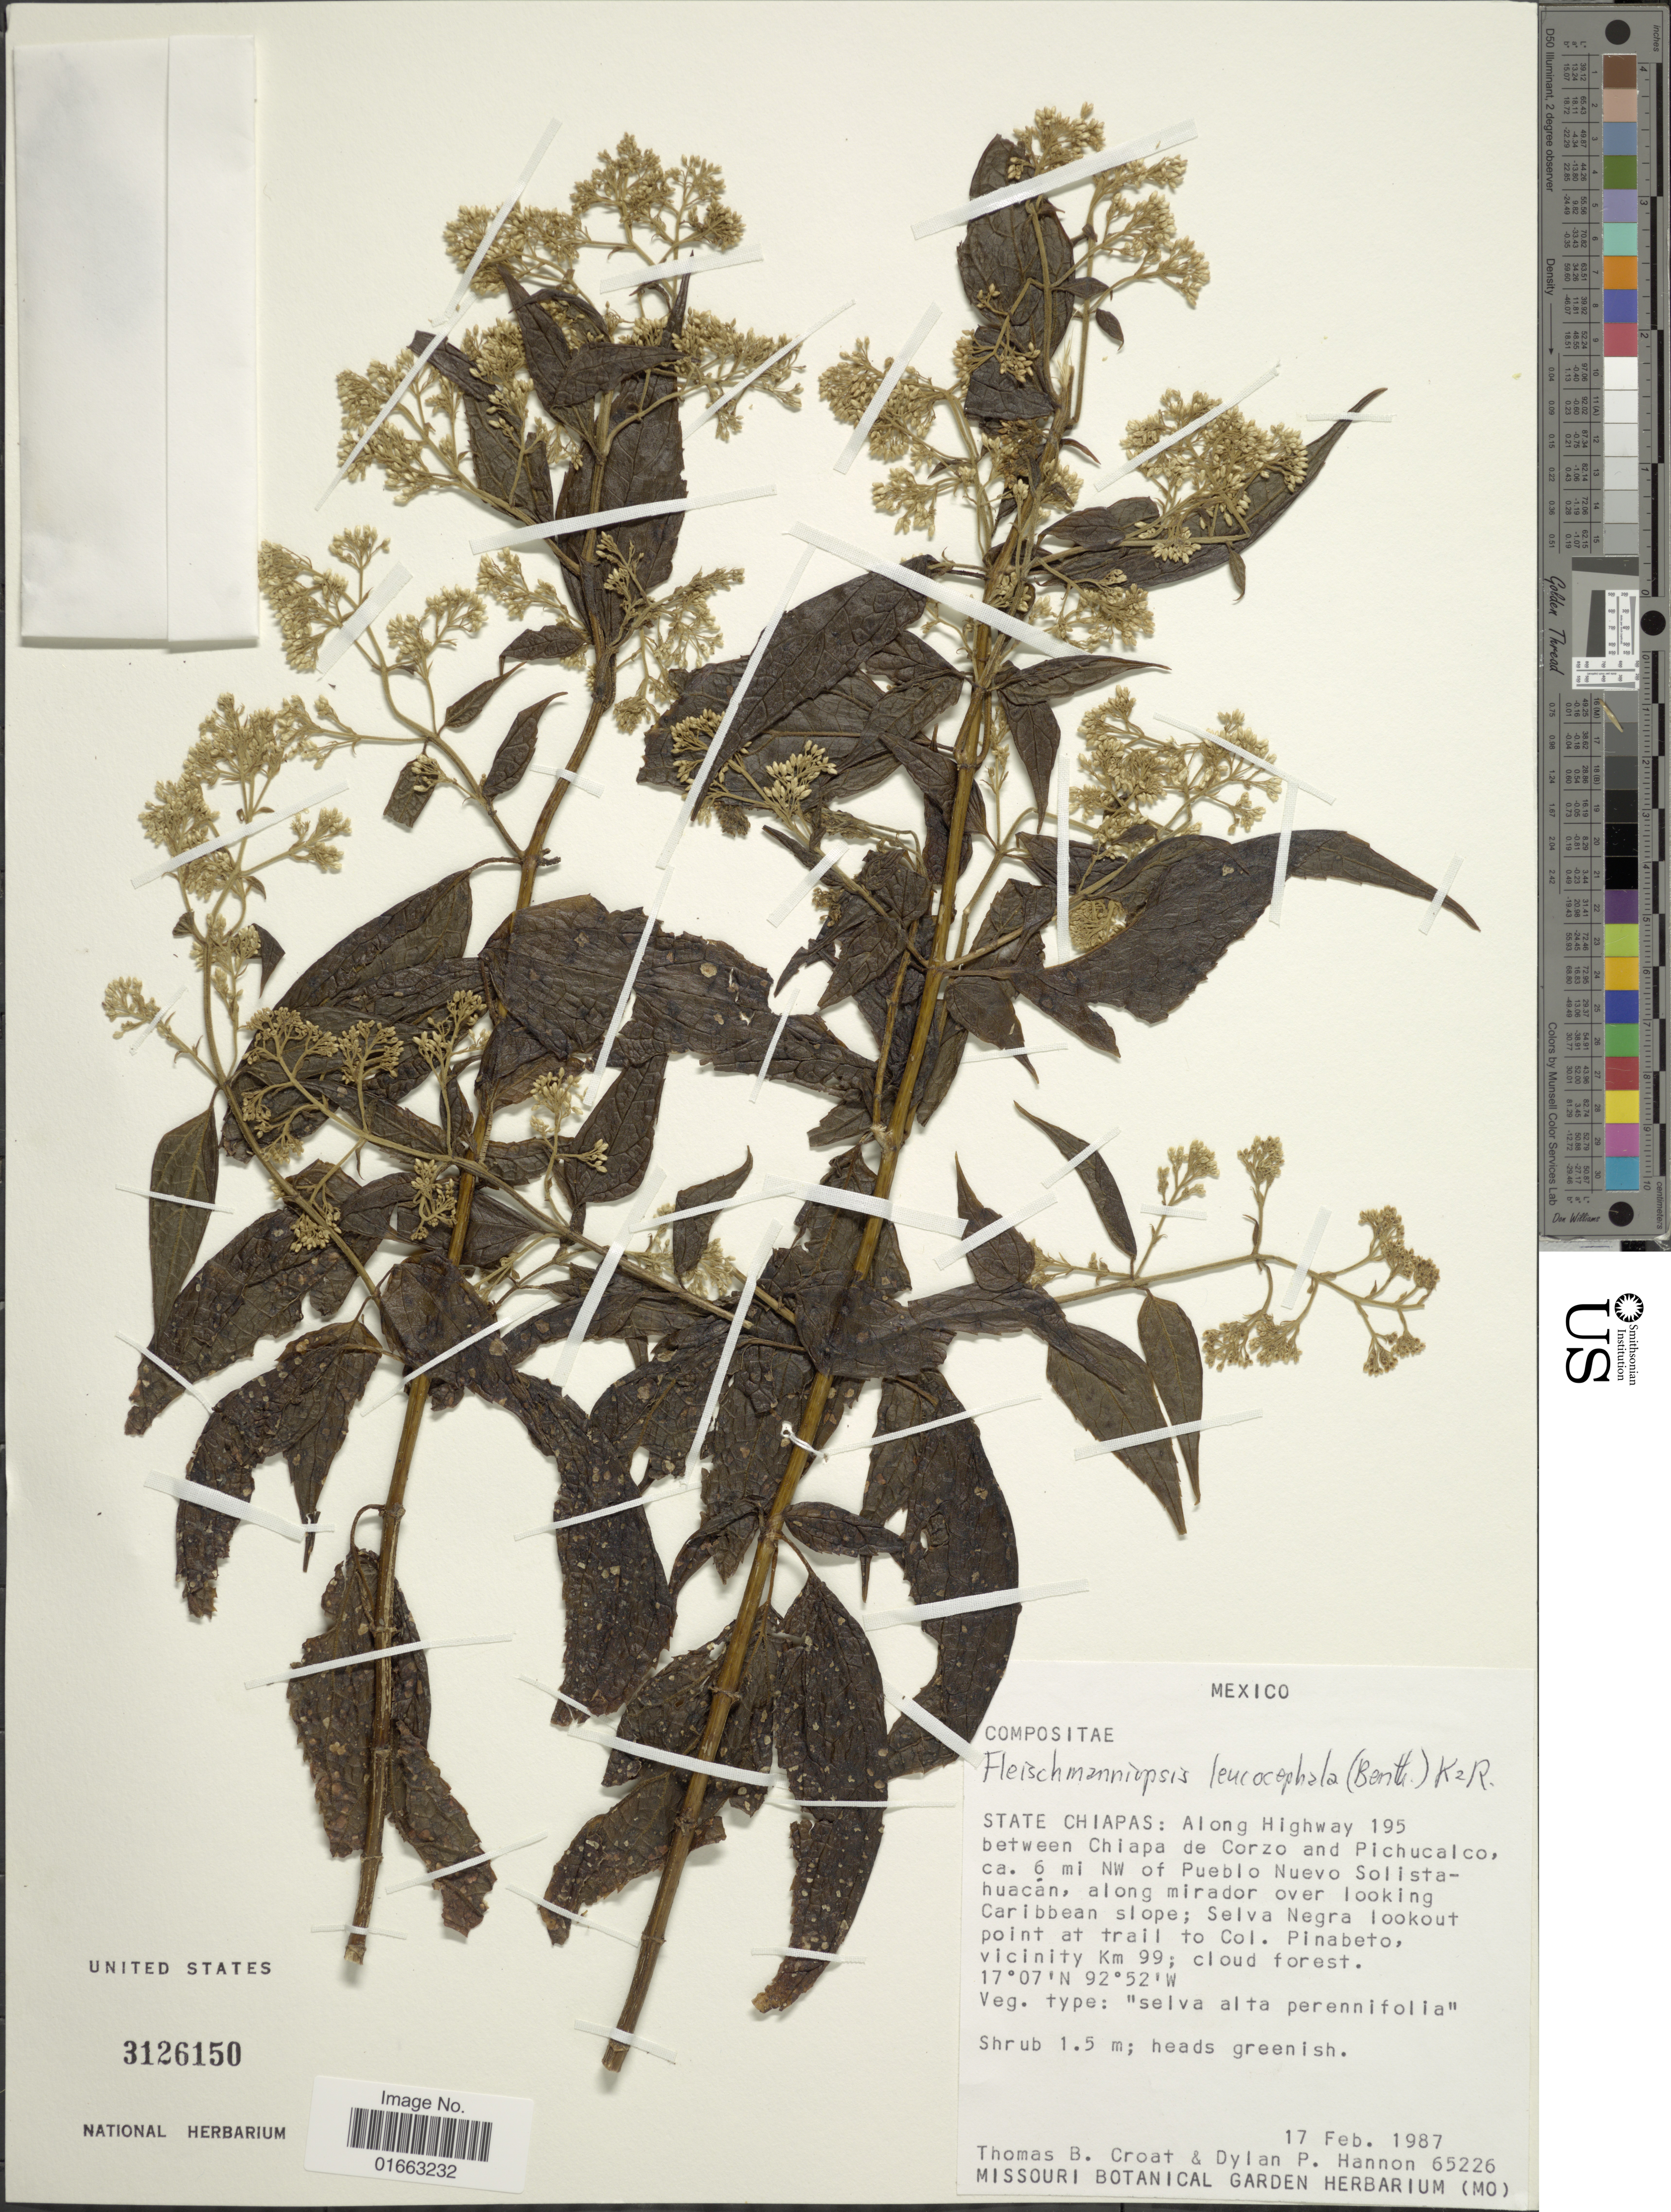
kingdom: Plantae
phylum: Tracheophyta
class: Magnoliopsida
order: Asterales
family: Asteraceae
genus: Fleischmanniopsis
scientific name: Fleischmanniopsis leucocephala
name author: (Benth.) R.M. King & H. Rob.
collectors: T. B. Croat & D. Hannon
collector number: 65226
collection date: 1987-02-17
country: Mexico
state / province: Chiapas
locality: Along Highway 195 between Chiapa de Corzo and Pichucalco, ca. 6 mi NW of Pueblo Nuevo Solistahuacá, along mirador over looking Caribbean slope; Selva Negra lookout point on trail to Col. Pinabeto, vicinity Km 99; coud forest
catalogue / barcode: US 3126150